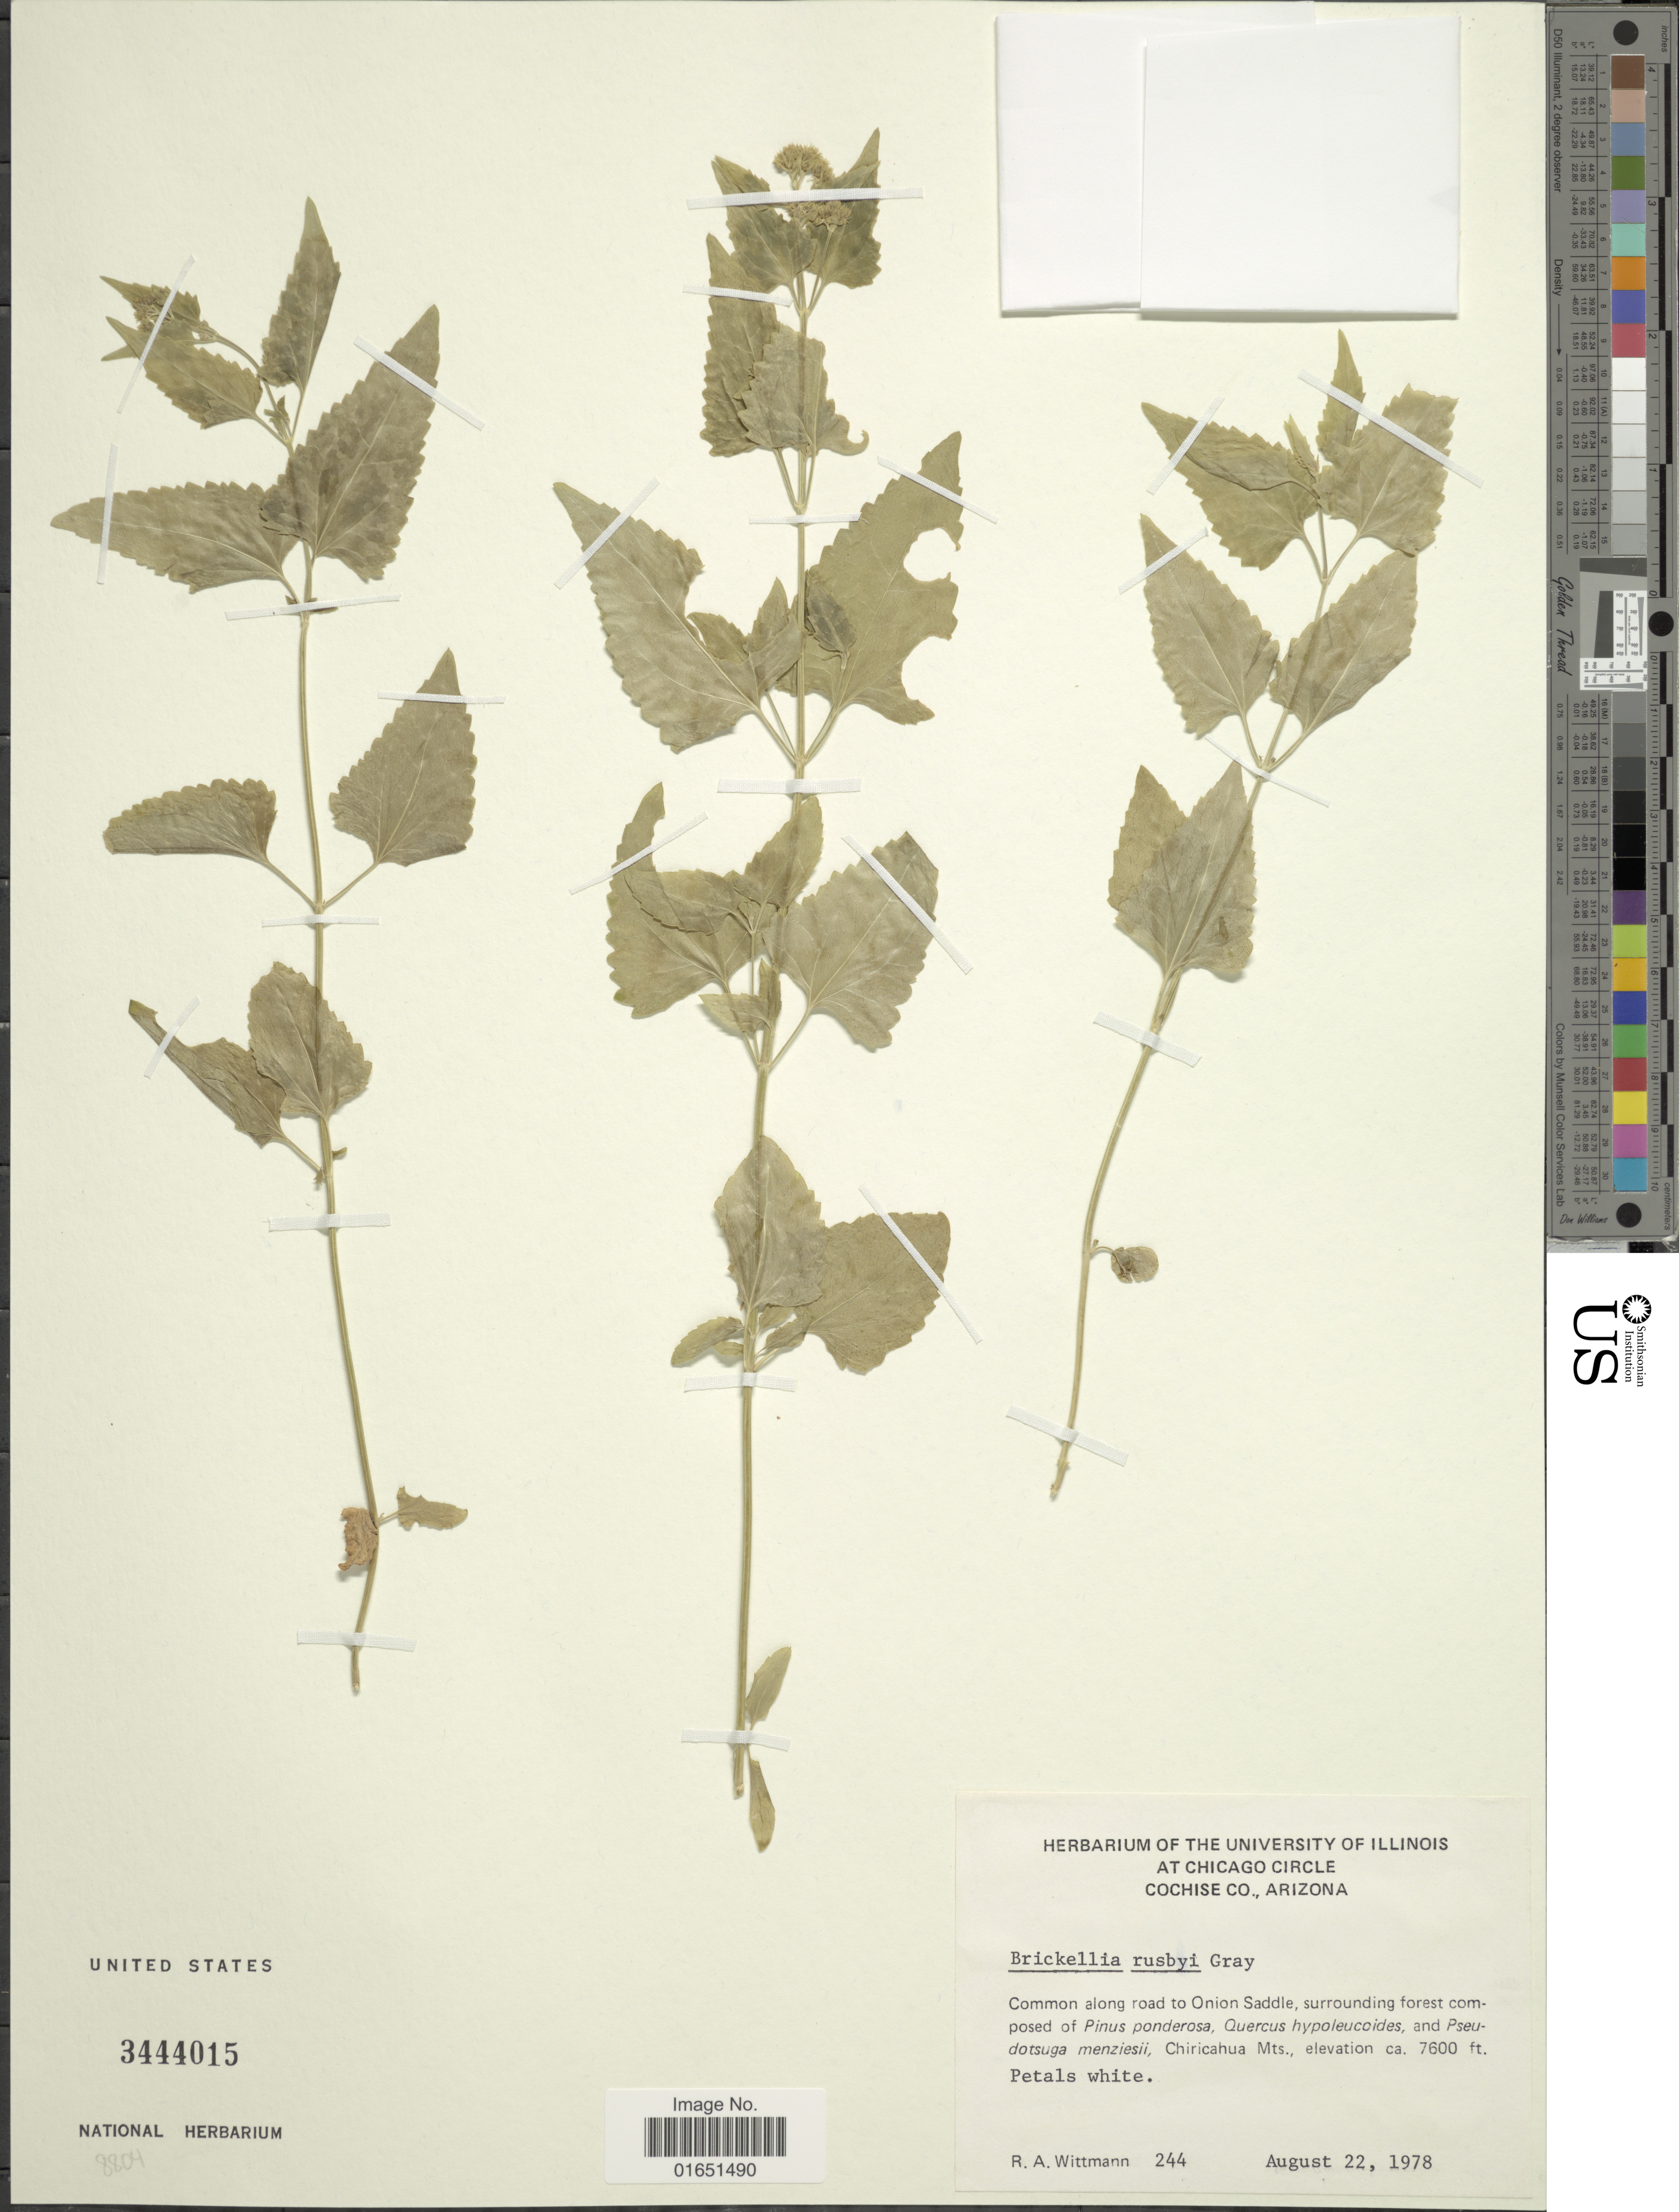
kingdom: Plantae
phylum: Tracheophyta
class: Magnoliopsida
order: Asterales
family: Asteraceae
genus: Brickellia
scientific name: Brickellia rusbyi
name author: A. Gray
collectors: R. Wittmann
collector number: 244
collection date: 1978-08-22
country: United States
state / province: Arizona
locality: At Chicago Circle Cochise Co., Common along road to Onion Saddle, surrounding forest composed of Pinus ponderosa, Chiricahua Mts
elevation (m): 2316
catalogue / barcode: US 3444015